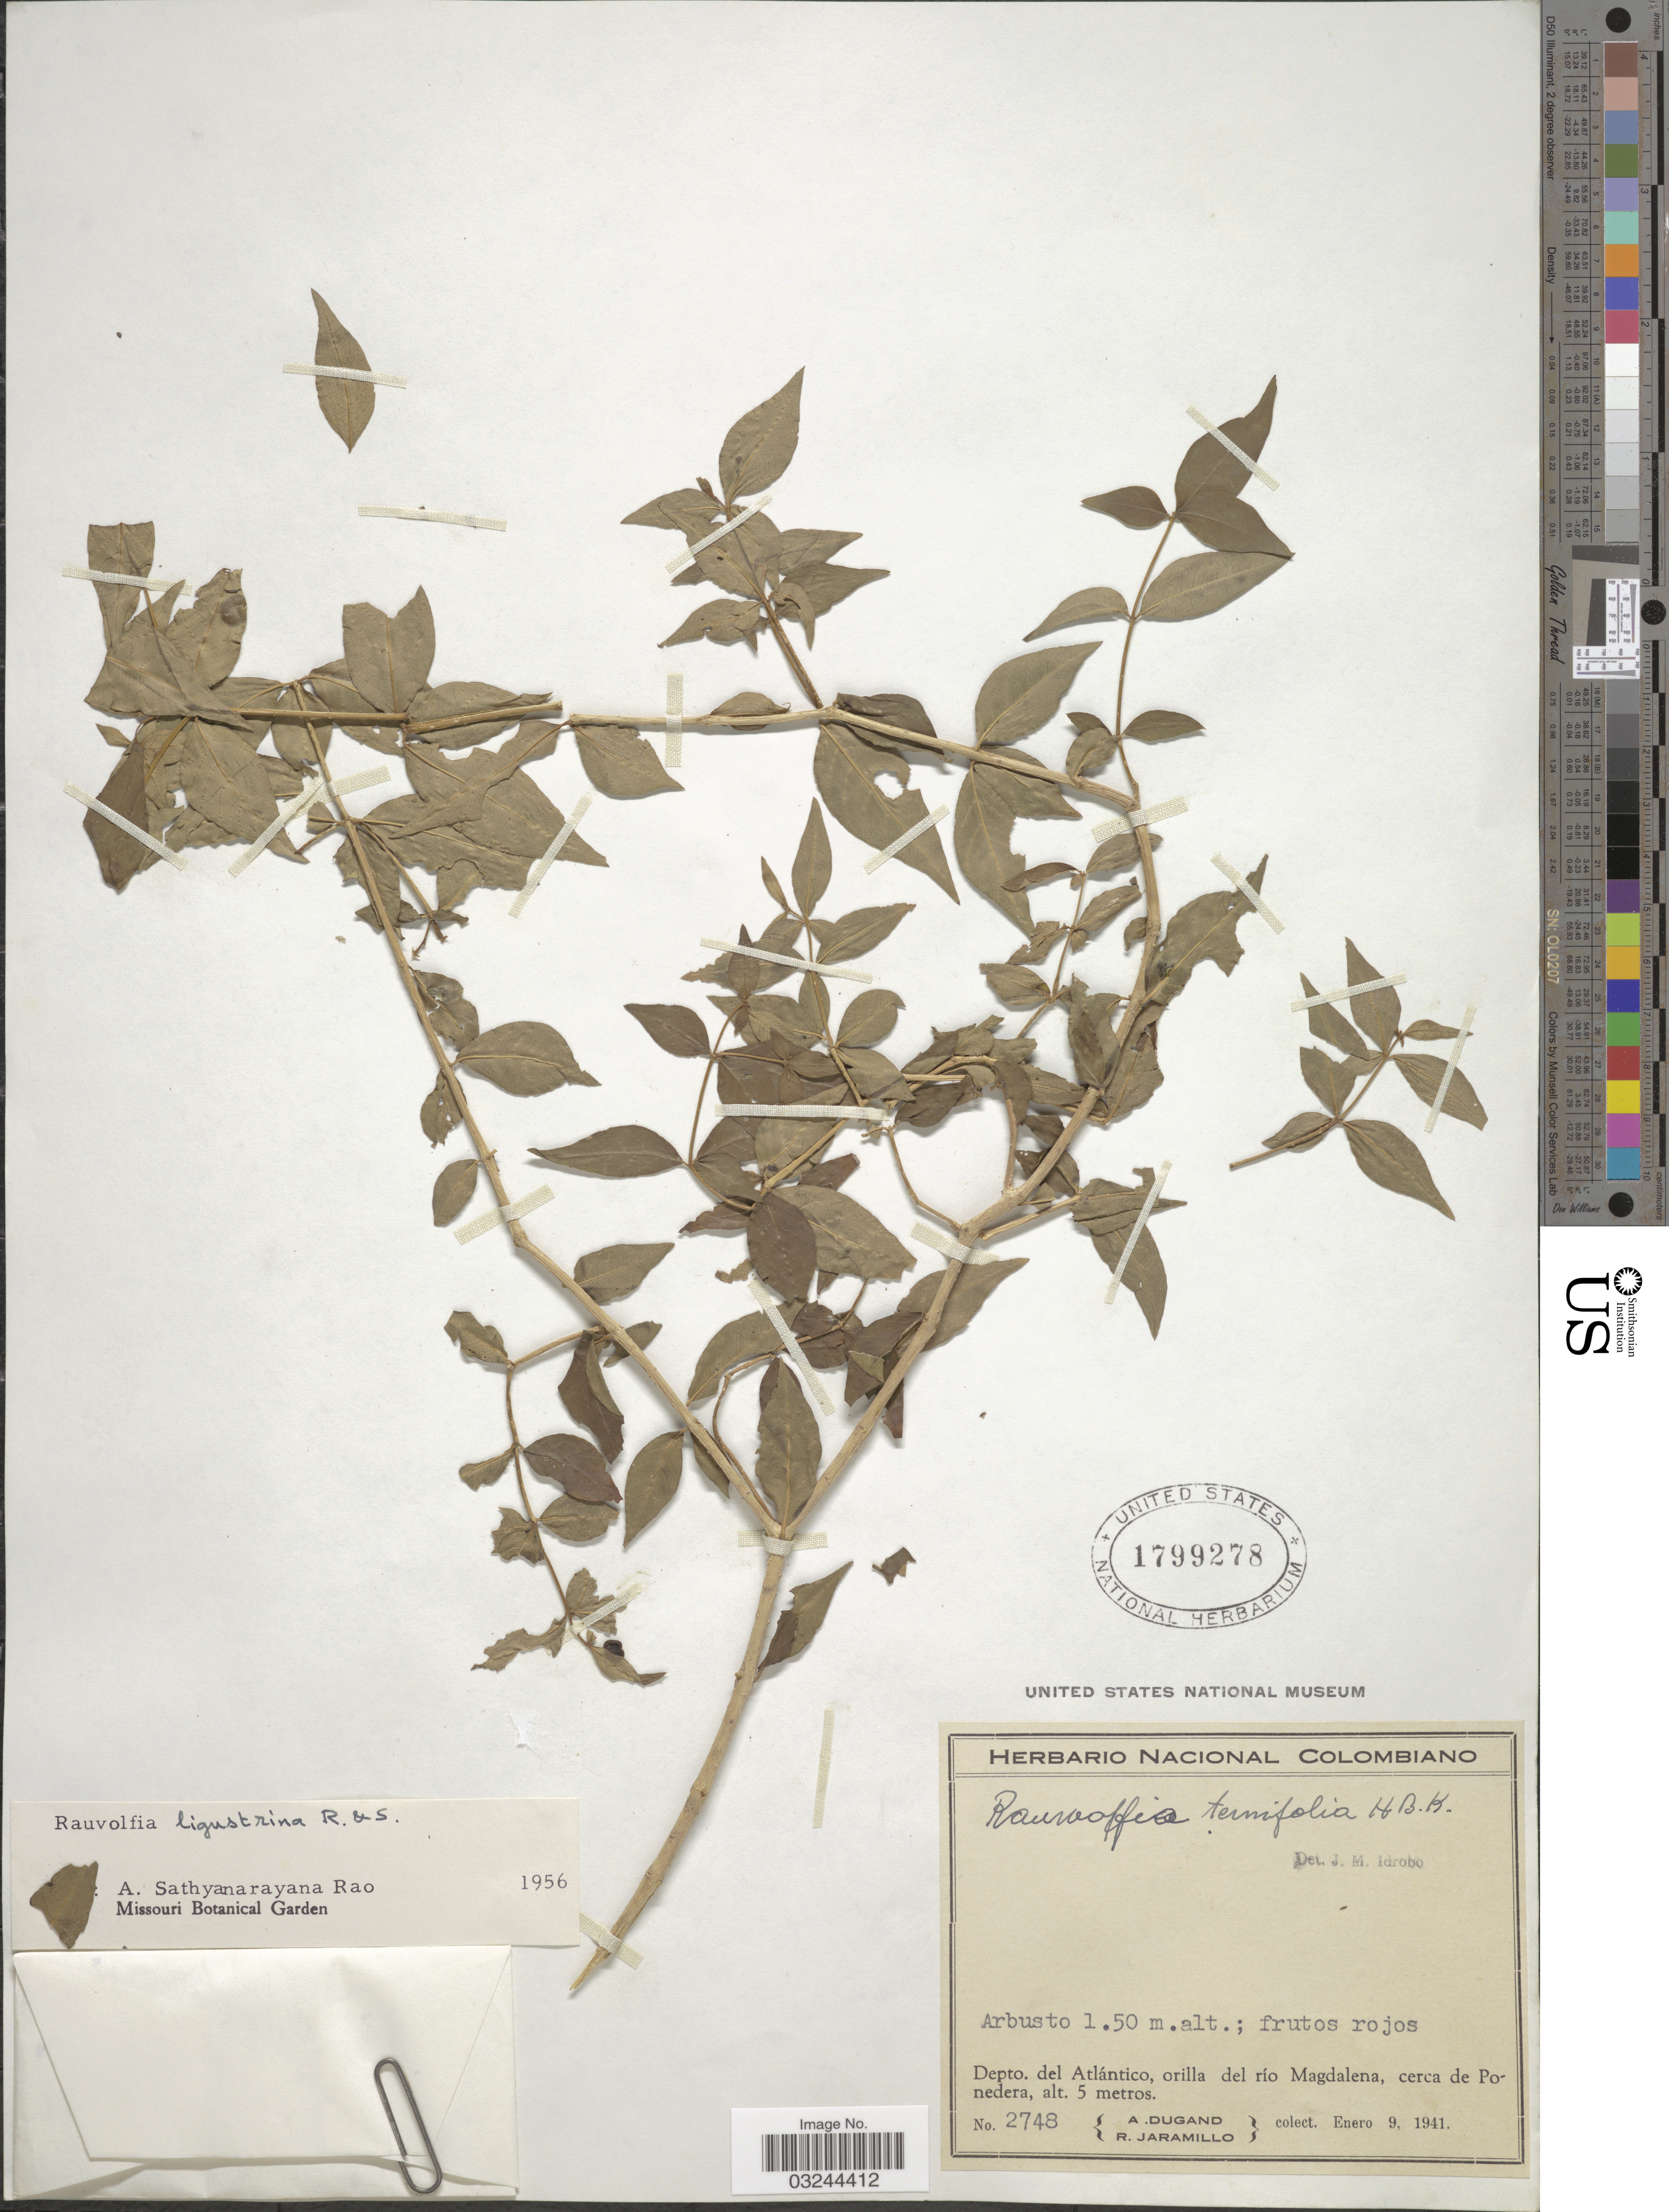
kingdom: Plantae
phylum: Tracheophyta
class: Magnoliopsida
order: Gentianales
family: Apocynaceae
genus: Rauvolfia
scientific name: Rauvolfia ligustrina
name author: Willd. ex Roem. & Schult.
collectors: A. Dugand & R. Jaramillo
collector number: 2748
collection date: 1941-01-09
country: Colombia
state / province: Atlántico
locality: Depto. del Atlántico, orilla del río Magdalena, cerca de Ponedera.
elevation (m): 5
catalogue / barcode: US 1799278